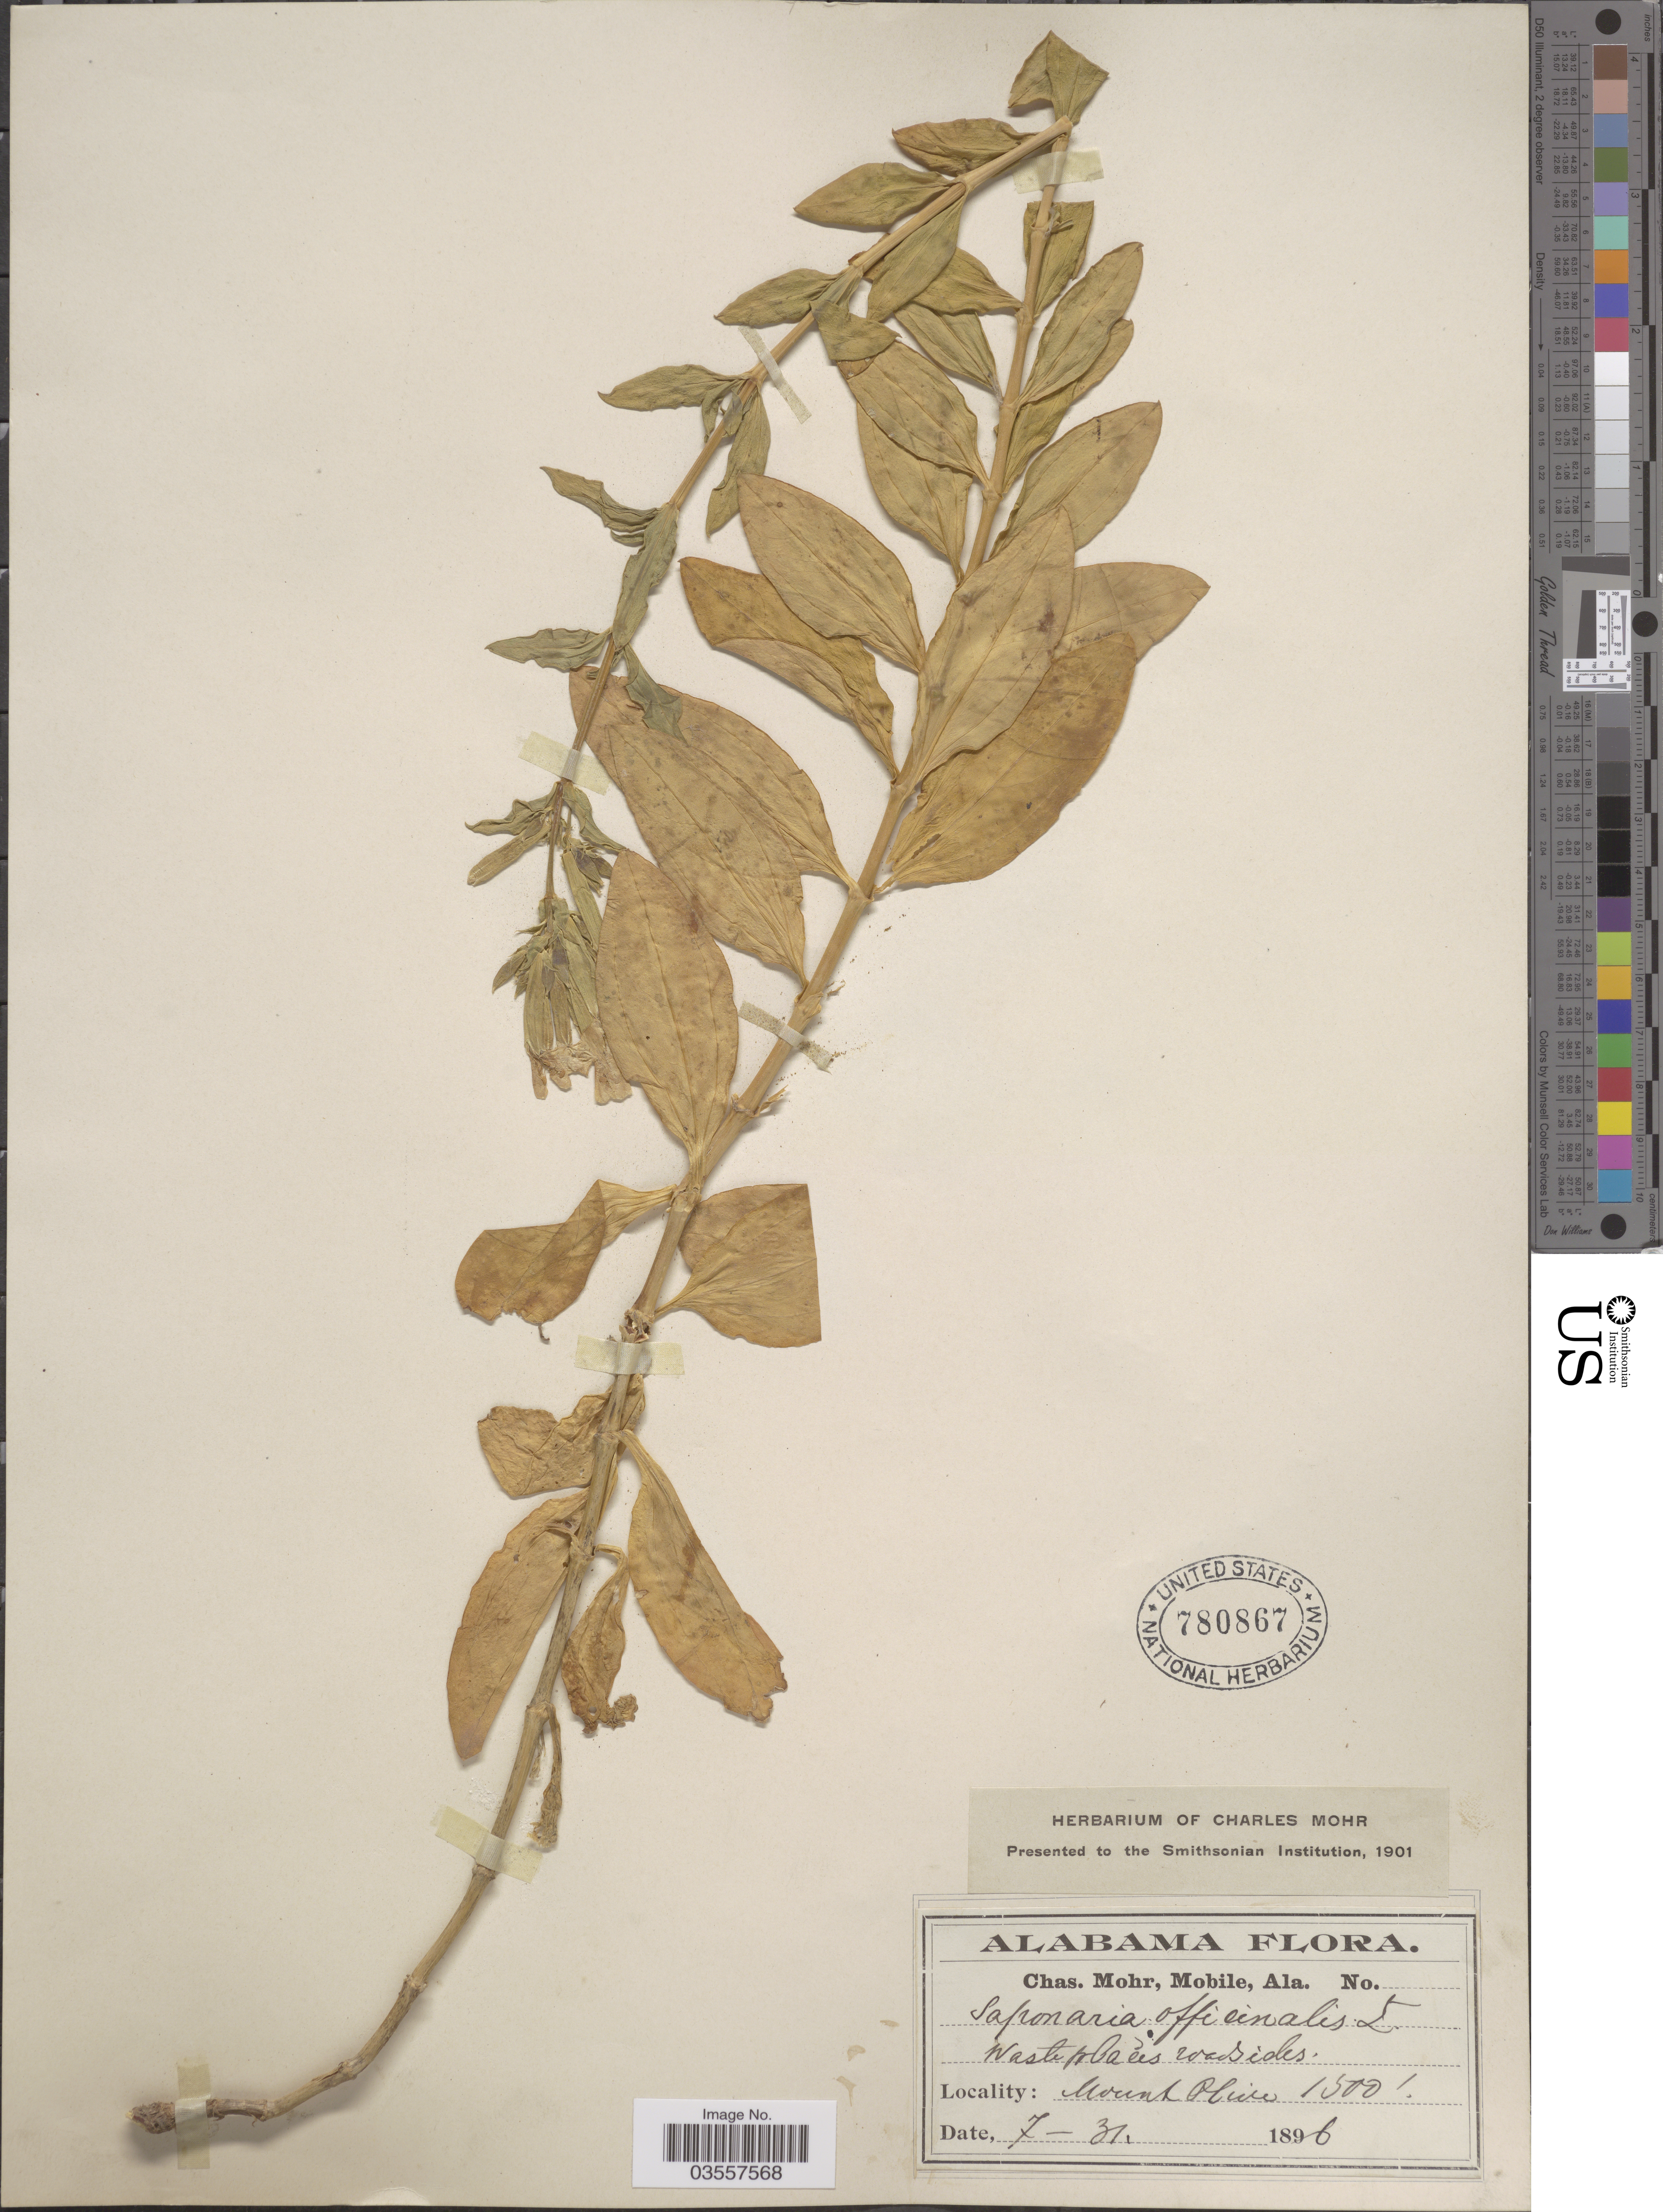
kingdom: Plantae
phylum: Tracheophyta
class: Magnoliopsida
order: Caryophyllales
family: Caryophyllaceae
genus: Saponaria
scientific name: Saponaria officinalis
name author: L.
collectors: Mohr, C. T. (herbarium)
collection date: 1896-07-31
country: United States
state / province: Alabama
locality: Waste places roadsides. Mount Plive.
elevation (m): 457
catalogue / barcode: US 780867